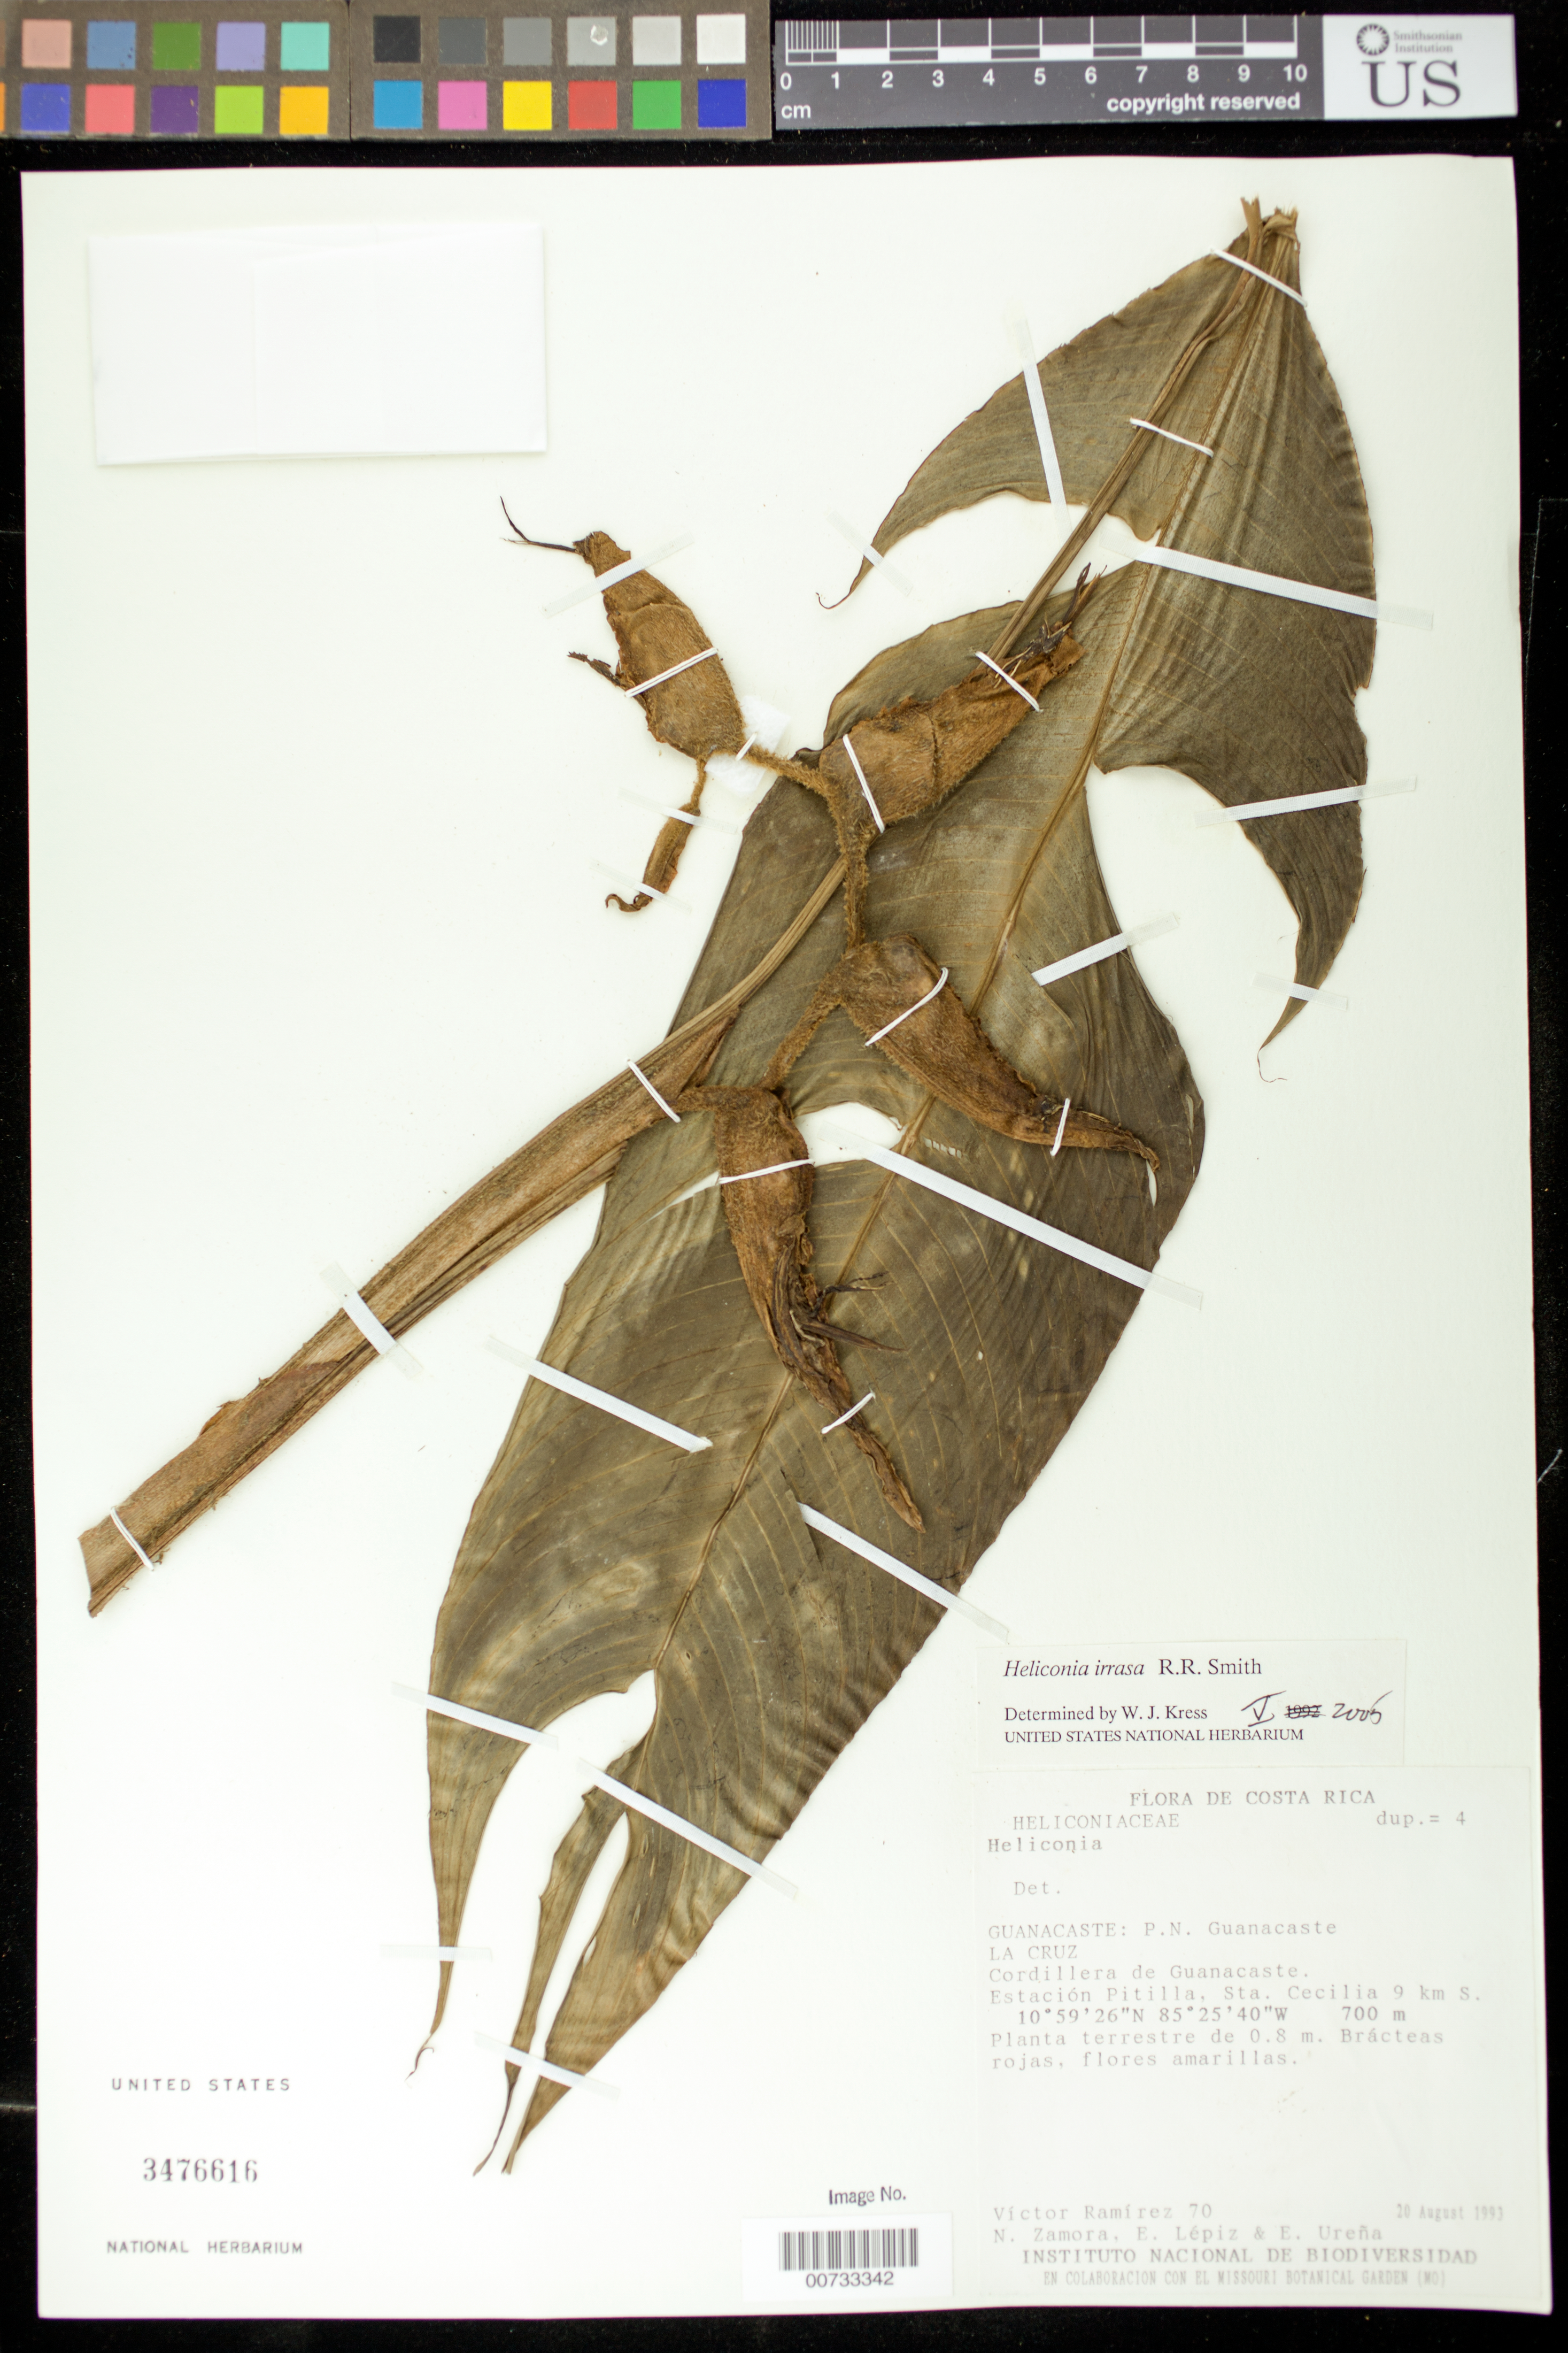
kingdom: Plantae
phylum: Tracheophyta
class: Liliopsida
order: Zingiberales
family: Heliconiaceae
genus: Heliconia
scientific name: Heliconia irrasa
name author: Lane ex R.R. Sm.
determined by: Kress, W. J., (US), Smithsonian Institution - National Museum of Natural History (UNITED STATES)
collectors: V. Ramirez & N. Zamora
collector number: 70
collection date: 1993-08-20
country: Costa Rica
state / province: Guanacaste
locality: La Cruz, Cordillera de Guanacaste, Estacion Pitilla, Sta. Cecilia 9 km S. P.N. Guanacaste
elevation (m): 700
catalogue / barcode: US 3476616